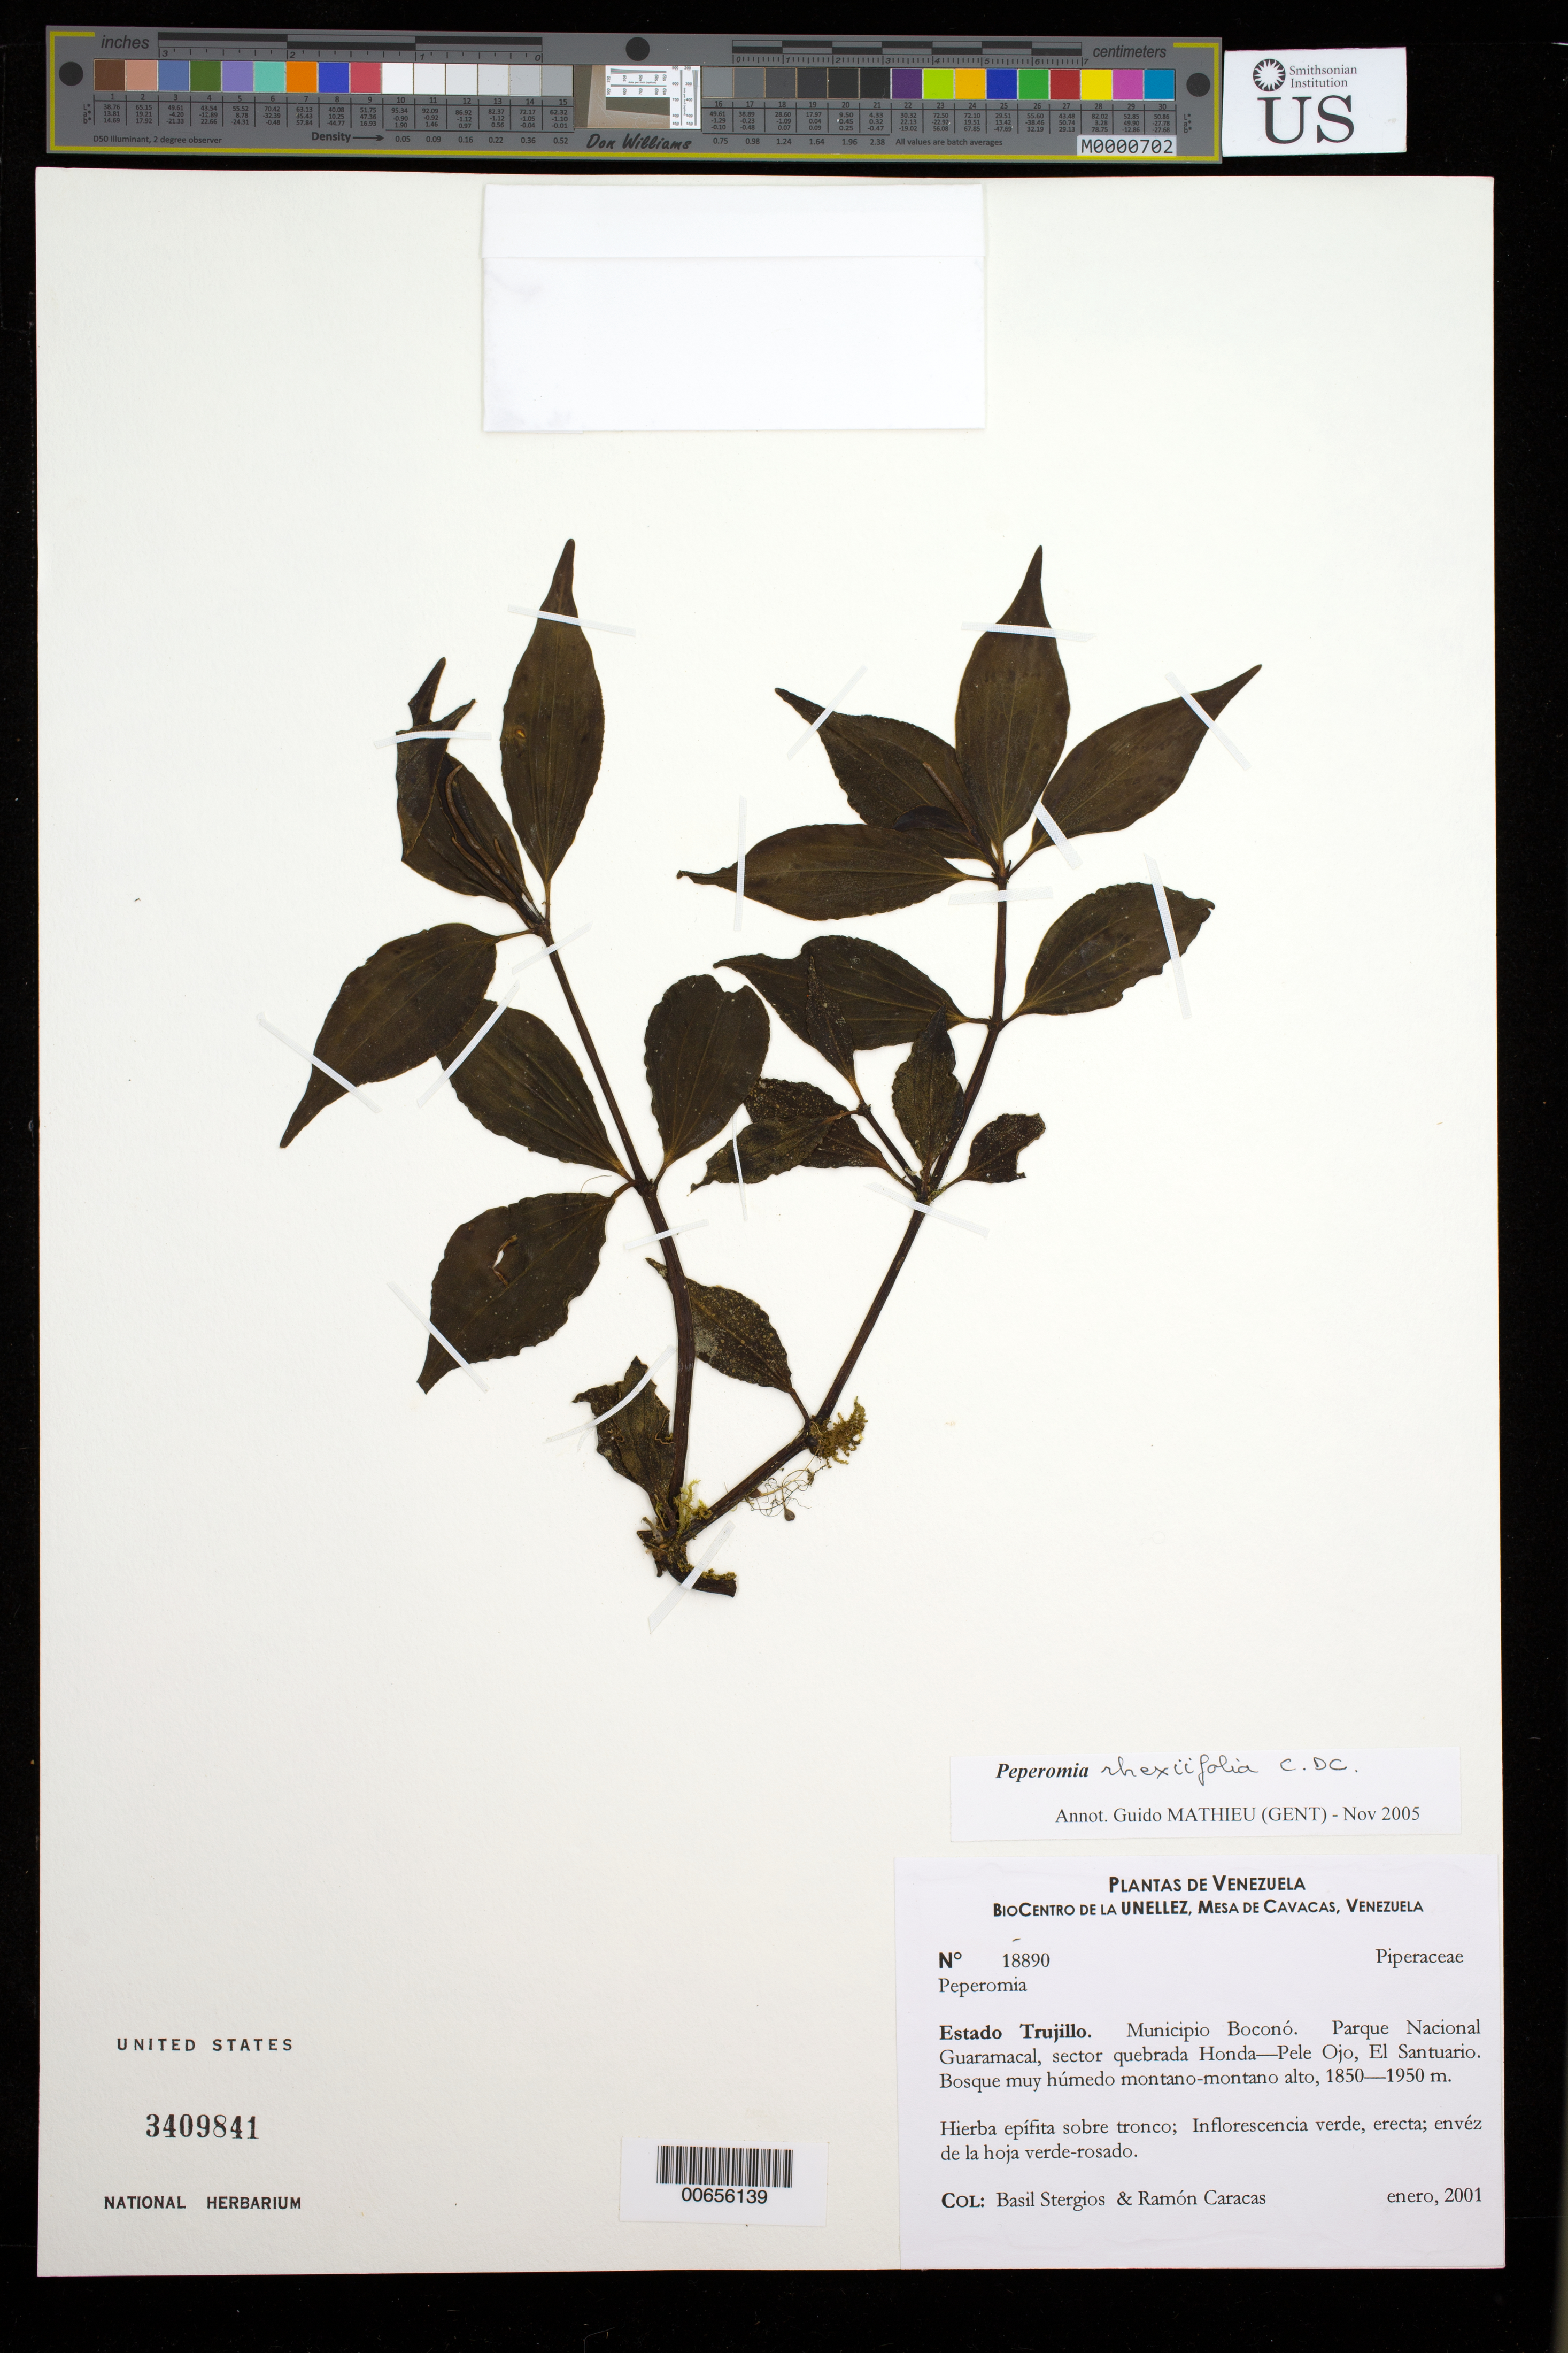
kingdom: Plantae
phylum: Tracheophyta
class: Magnoliopsida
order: Piperales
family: Piperaceae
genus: Peperomia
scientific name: Peperomia sp.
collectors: B. G. Stergios & R. Caracas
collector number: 18890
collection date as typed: Jan 2001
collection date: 2001-01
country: Venezuela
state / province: Trujillo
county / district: Boconó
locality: Parque Nacional Guaramacal, sector quebrada Honda-Pele Ojo, El Santuario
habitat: Bosque muy húmedo montano-montano alto.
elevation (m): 1850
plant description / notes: HUA, NY, PORT, US, VEN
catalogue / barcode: US 3409841